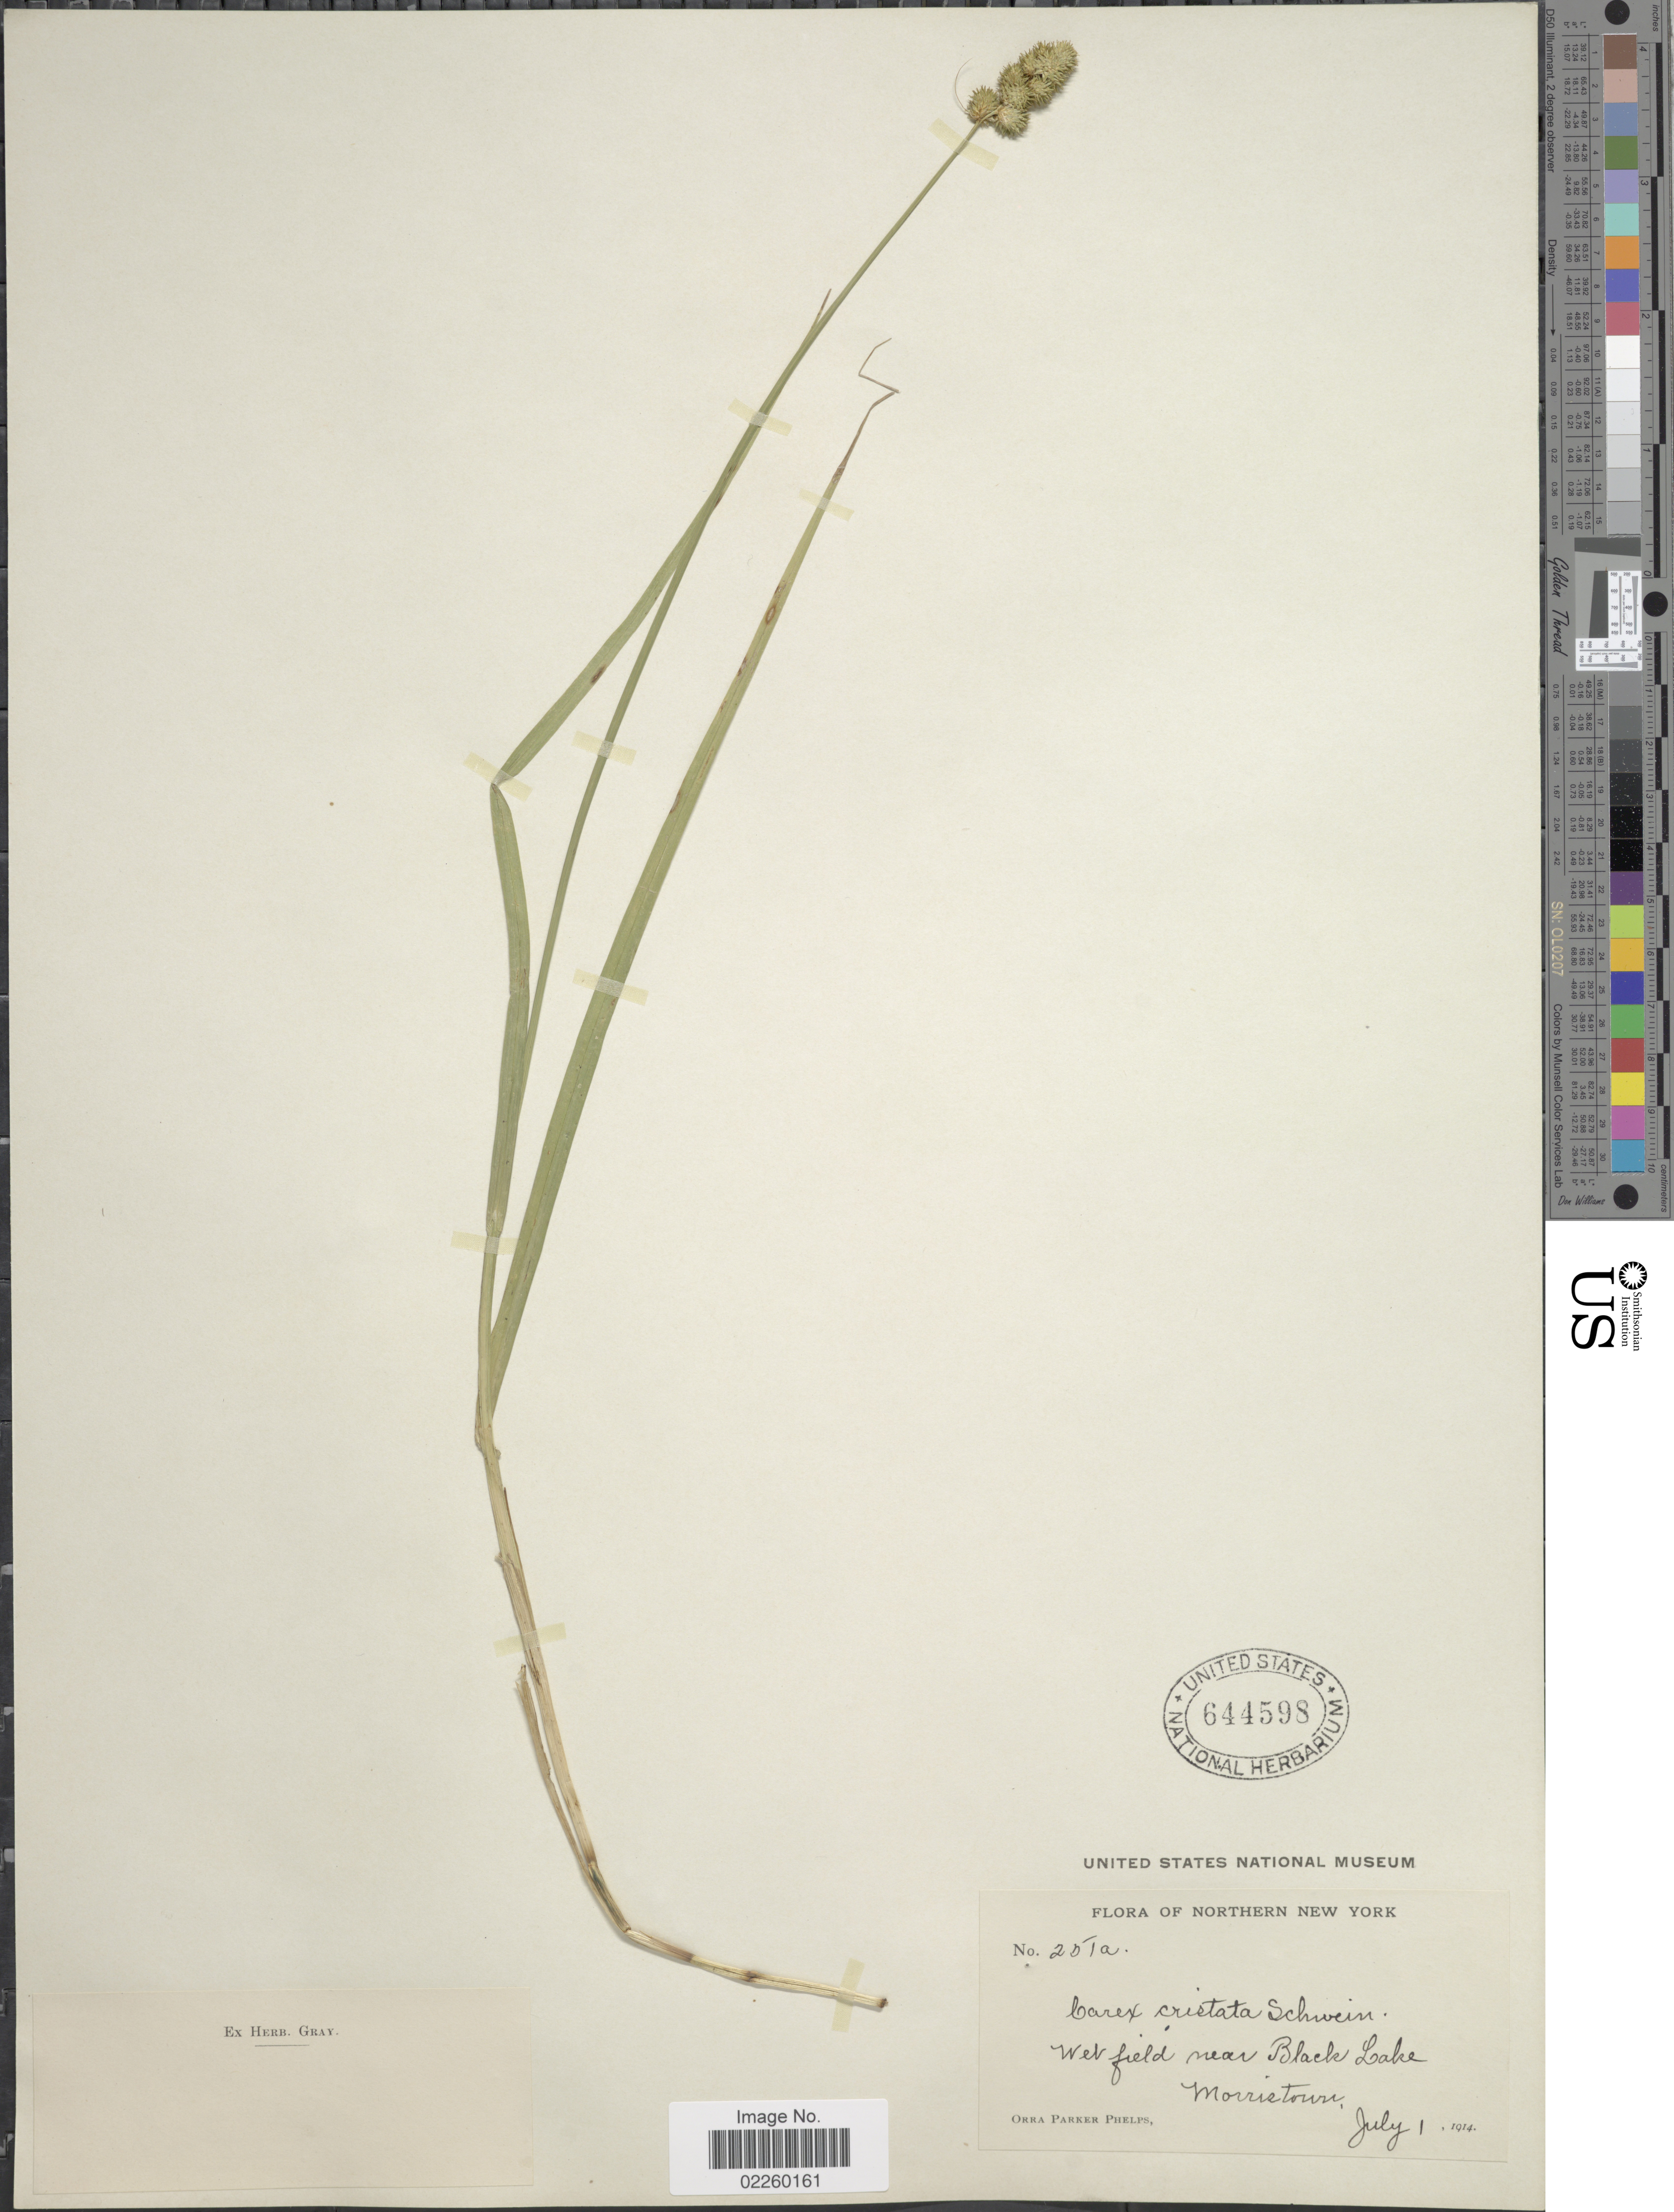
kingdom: Plantae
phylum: Tracheophyta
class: Liliopsida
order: Poales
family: Cyperaceae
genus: Carex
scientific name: Carex cristatella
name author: Britton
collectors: O. P. Phelps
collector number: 251a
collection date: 1914-07-01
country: United States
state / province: New York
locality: Northern New York. Near Black Lake. Morristown.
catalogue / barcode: US 644598